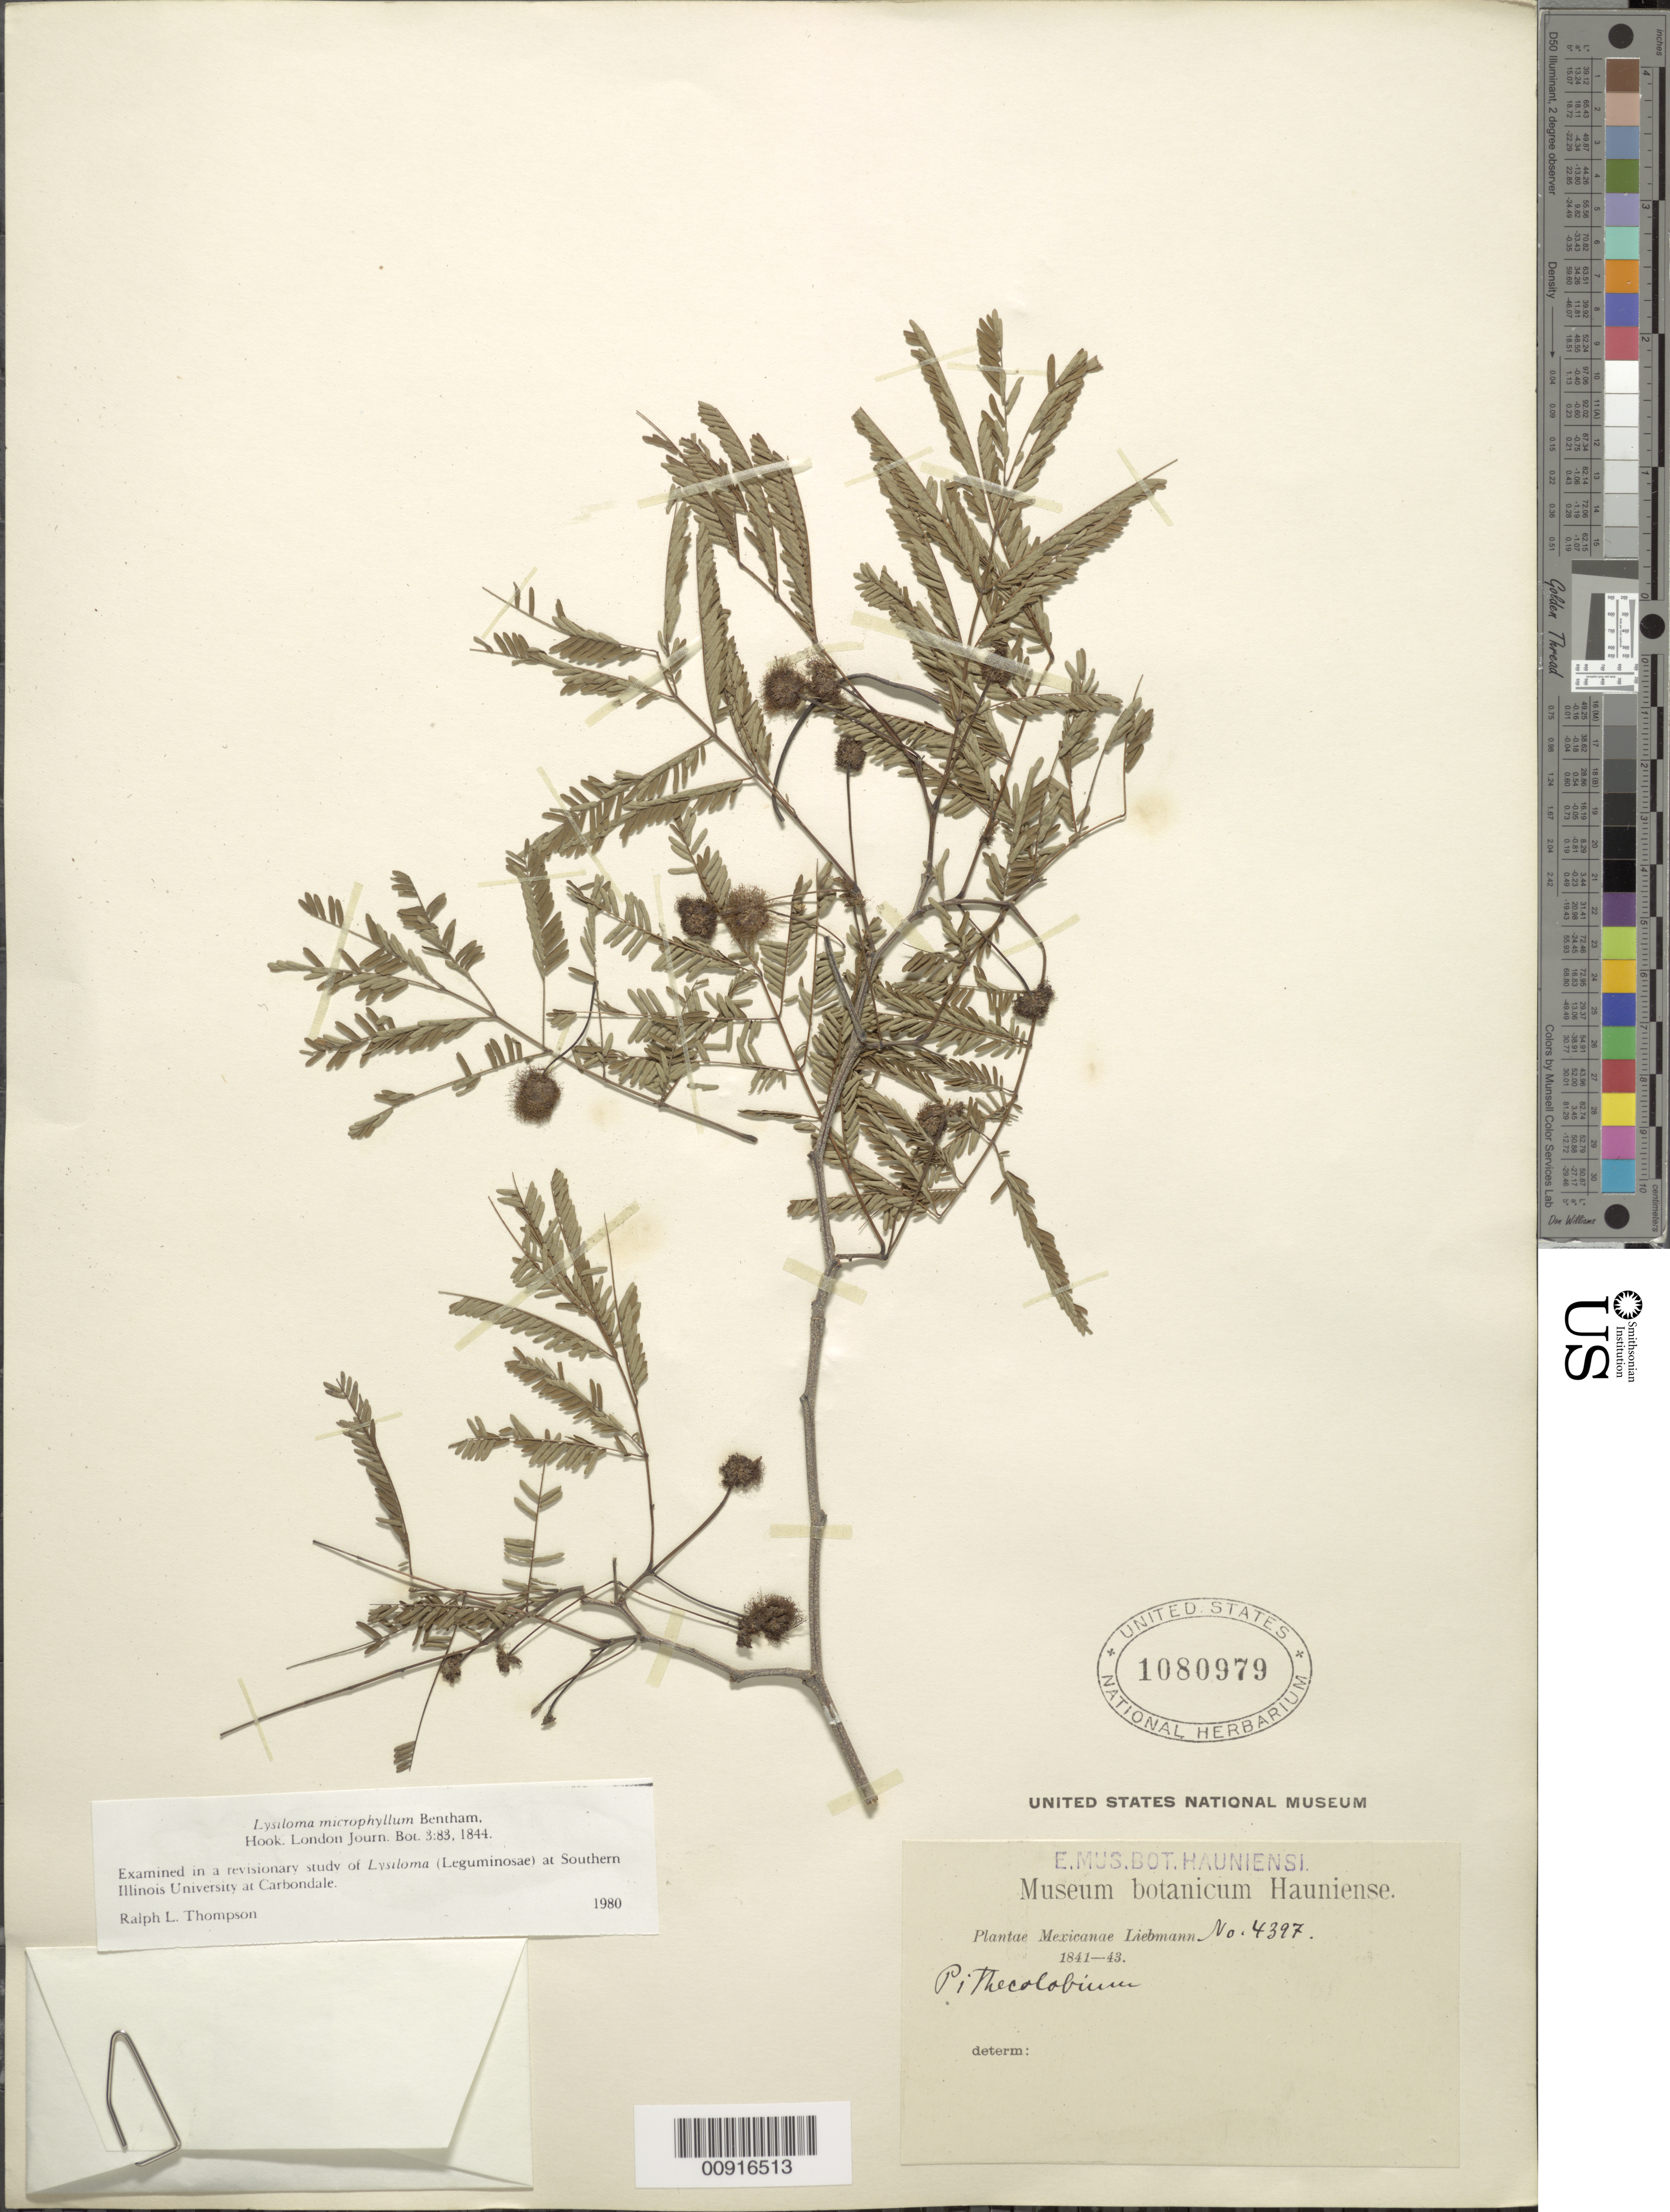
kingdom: Plantae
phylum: Tracheophyta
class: Magnoliopsida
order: Fabales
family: Fabaceae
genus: Lysiloma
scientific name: Lysiloma microphyllum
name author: Benth.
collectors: F. M. Liebmann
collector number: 4397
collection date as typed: May 1842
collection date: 1842-05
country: Mexico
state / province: Oaxaca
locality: Río de las Vueltas, Dp. Oajaca.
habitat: Ad ripas.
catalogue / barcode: US 1080979